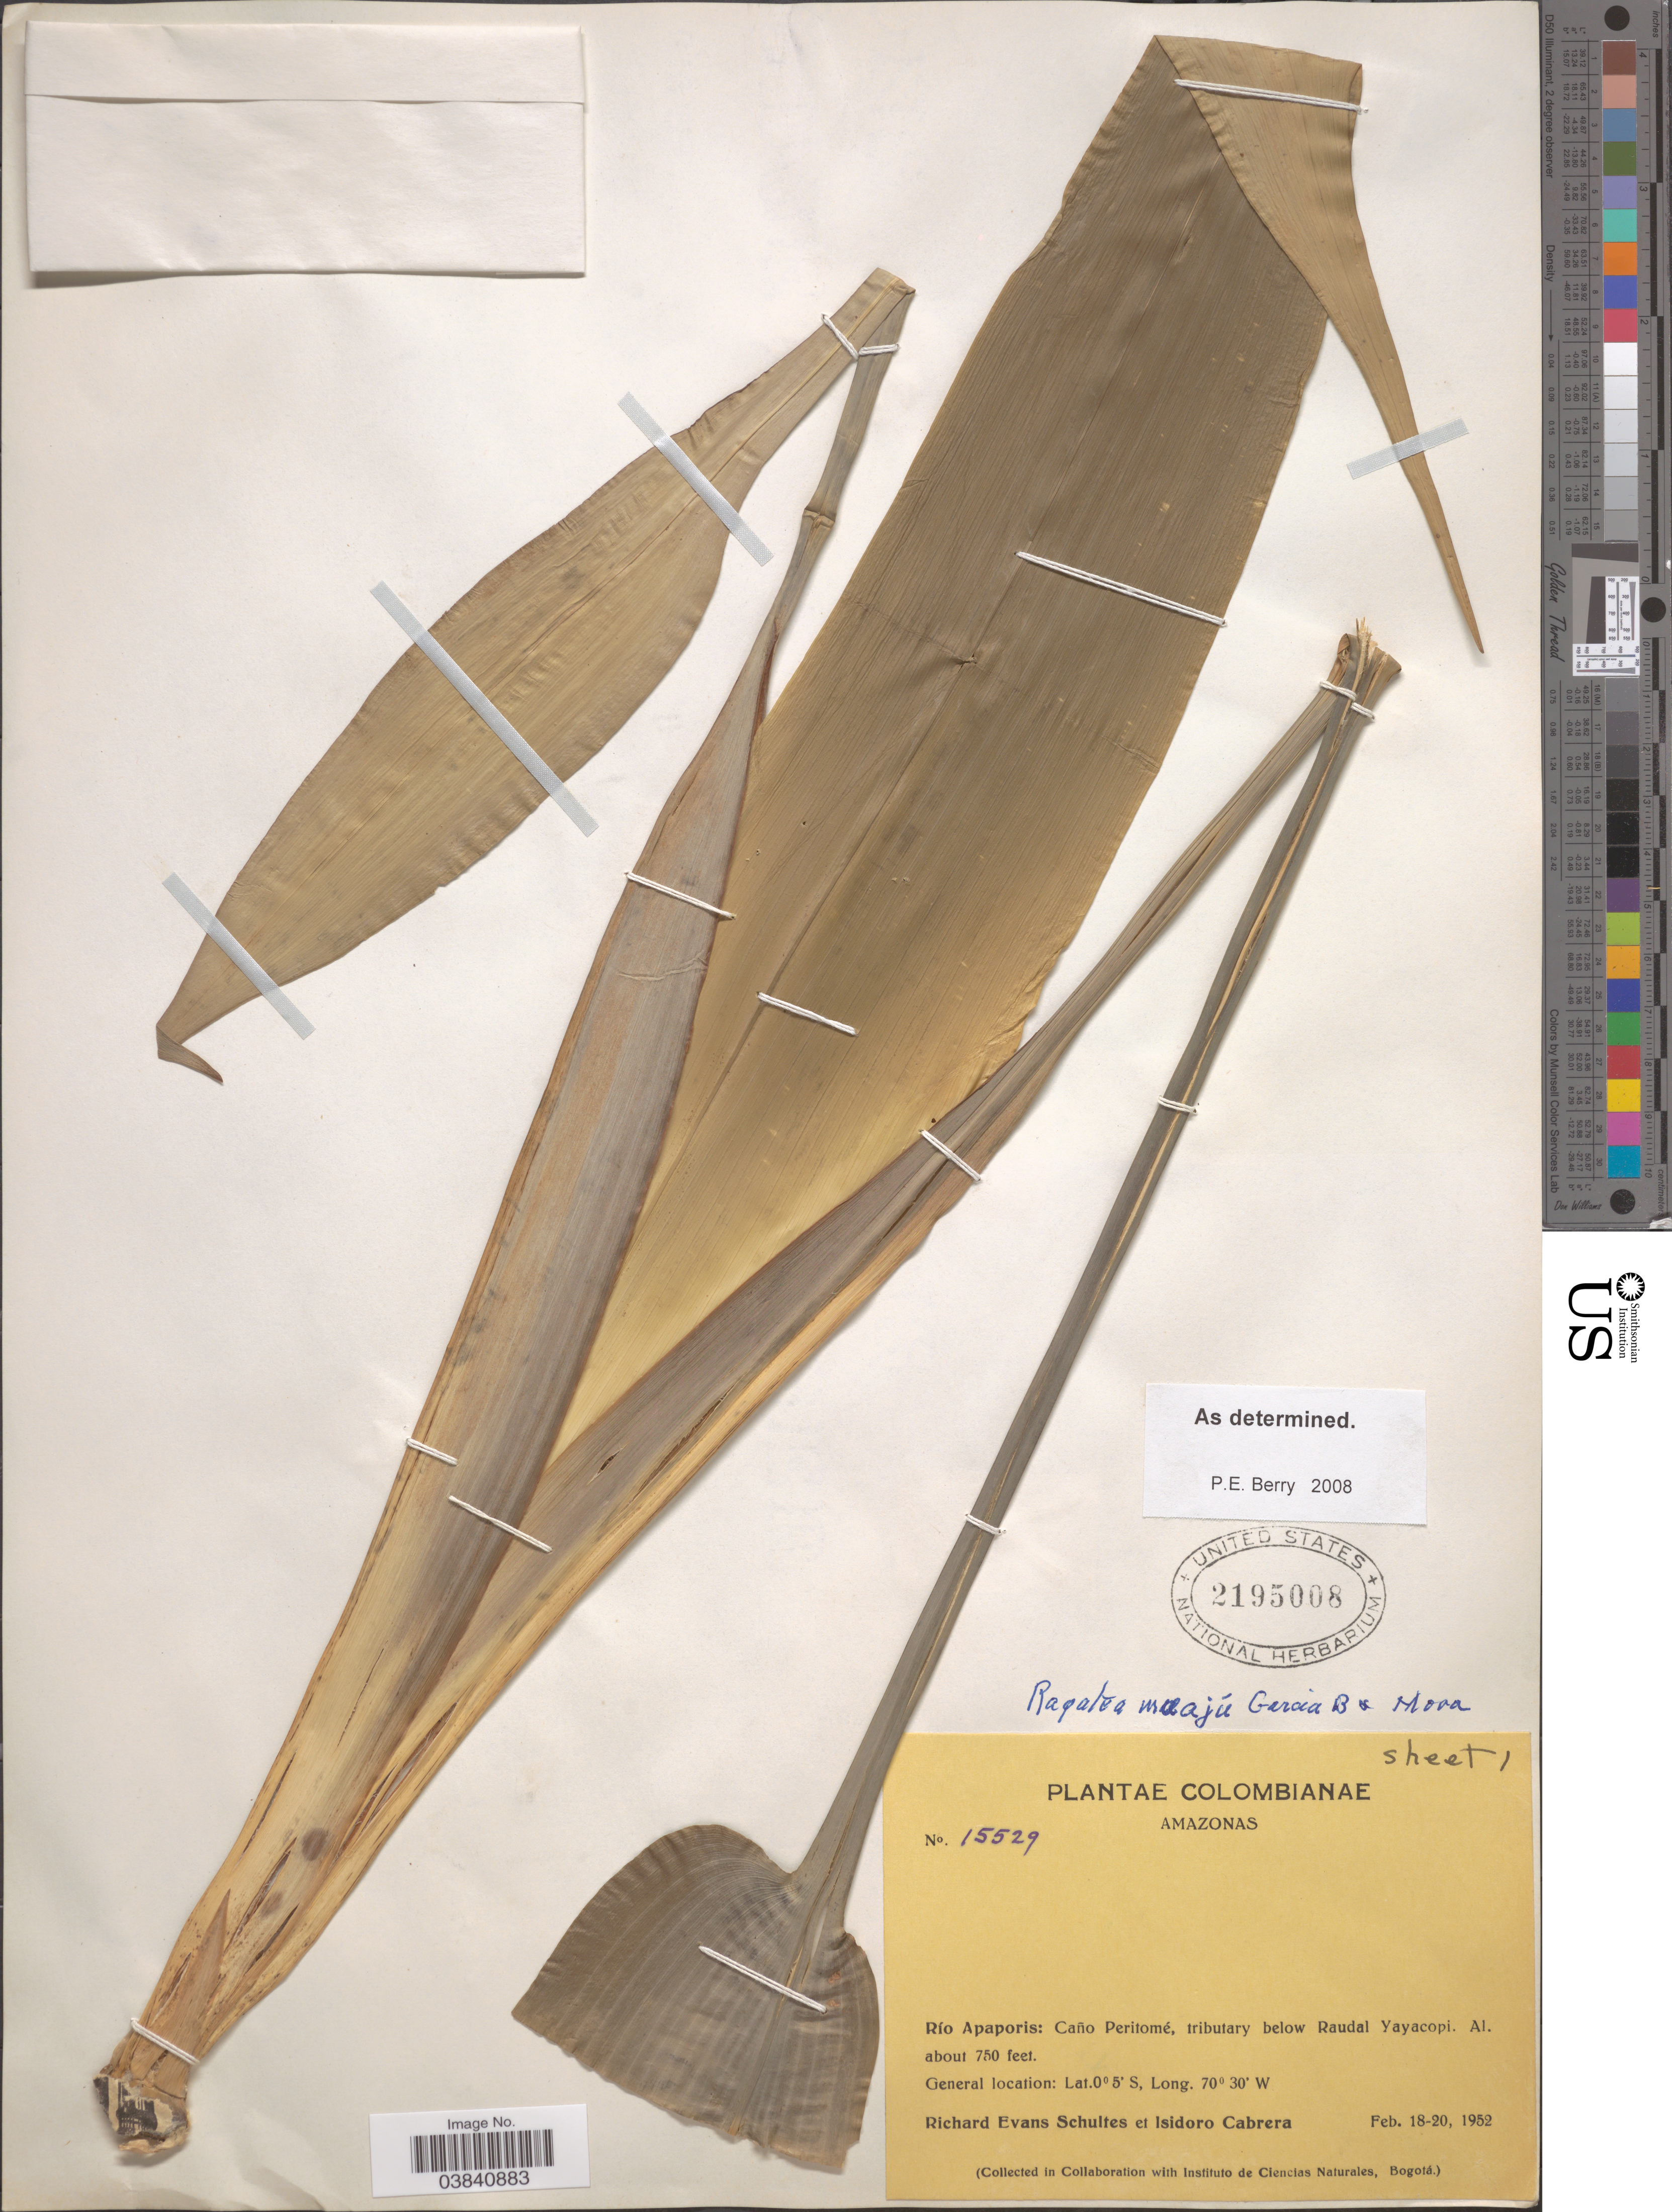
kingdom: Plantae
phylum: Tracheophyta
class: Liliopsida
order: Poales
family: Rapateaceae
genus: Rapatea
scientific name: Rapatea muaju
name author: García-Barr. & L.E. Mora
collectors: R. E. Schultes & I. Cabrera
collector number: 15529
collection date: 1952-02-18/1952-02-20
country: Colombia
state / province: Amazônas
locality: Río Apaporis: Caño Peritomé, tributary below Raudal Yayacopi.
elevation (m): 229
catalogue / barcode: US 2195008